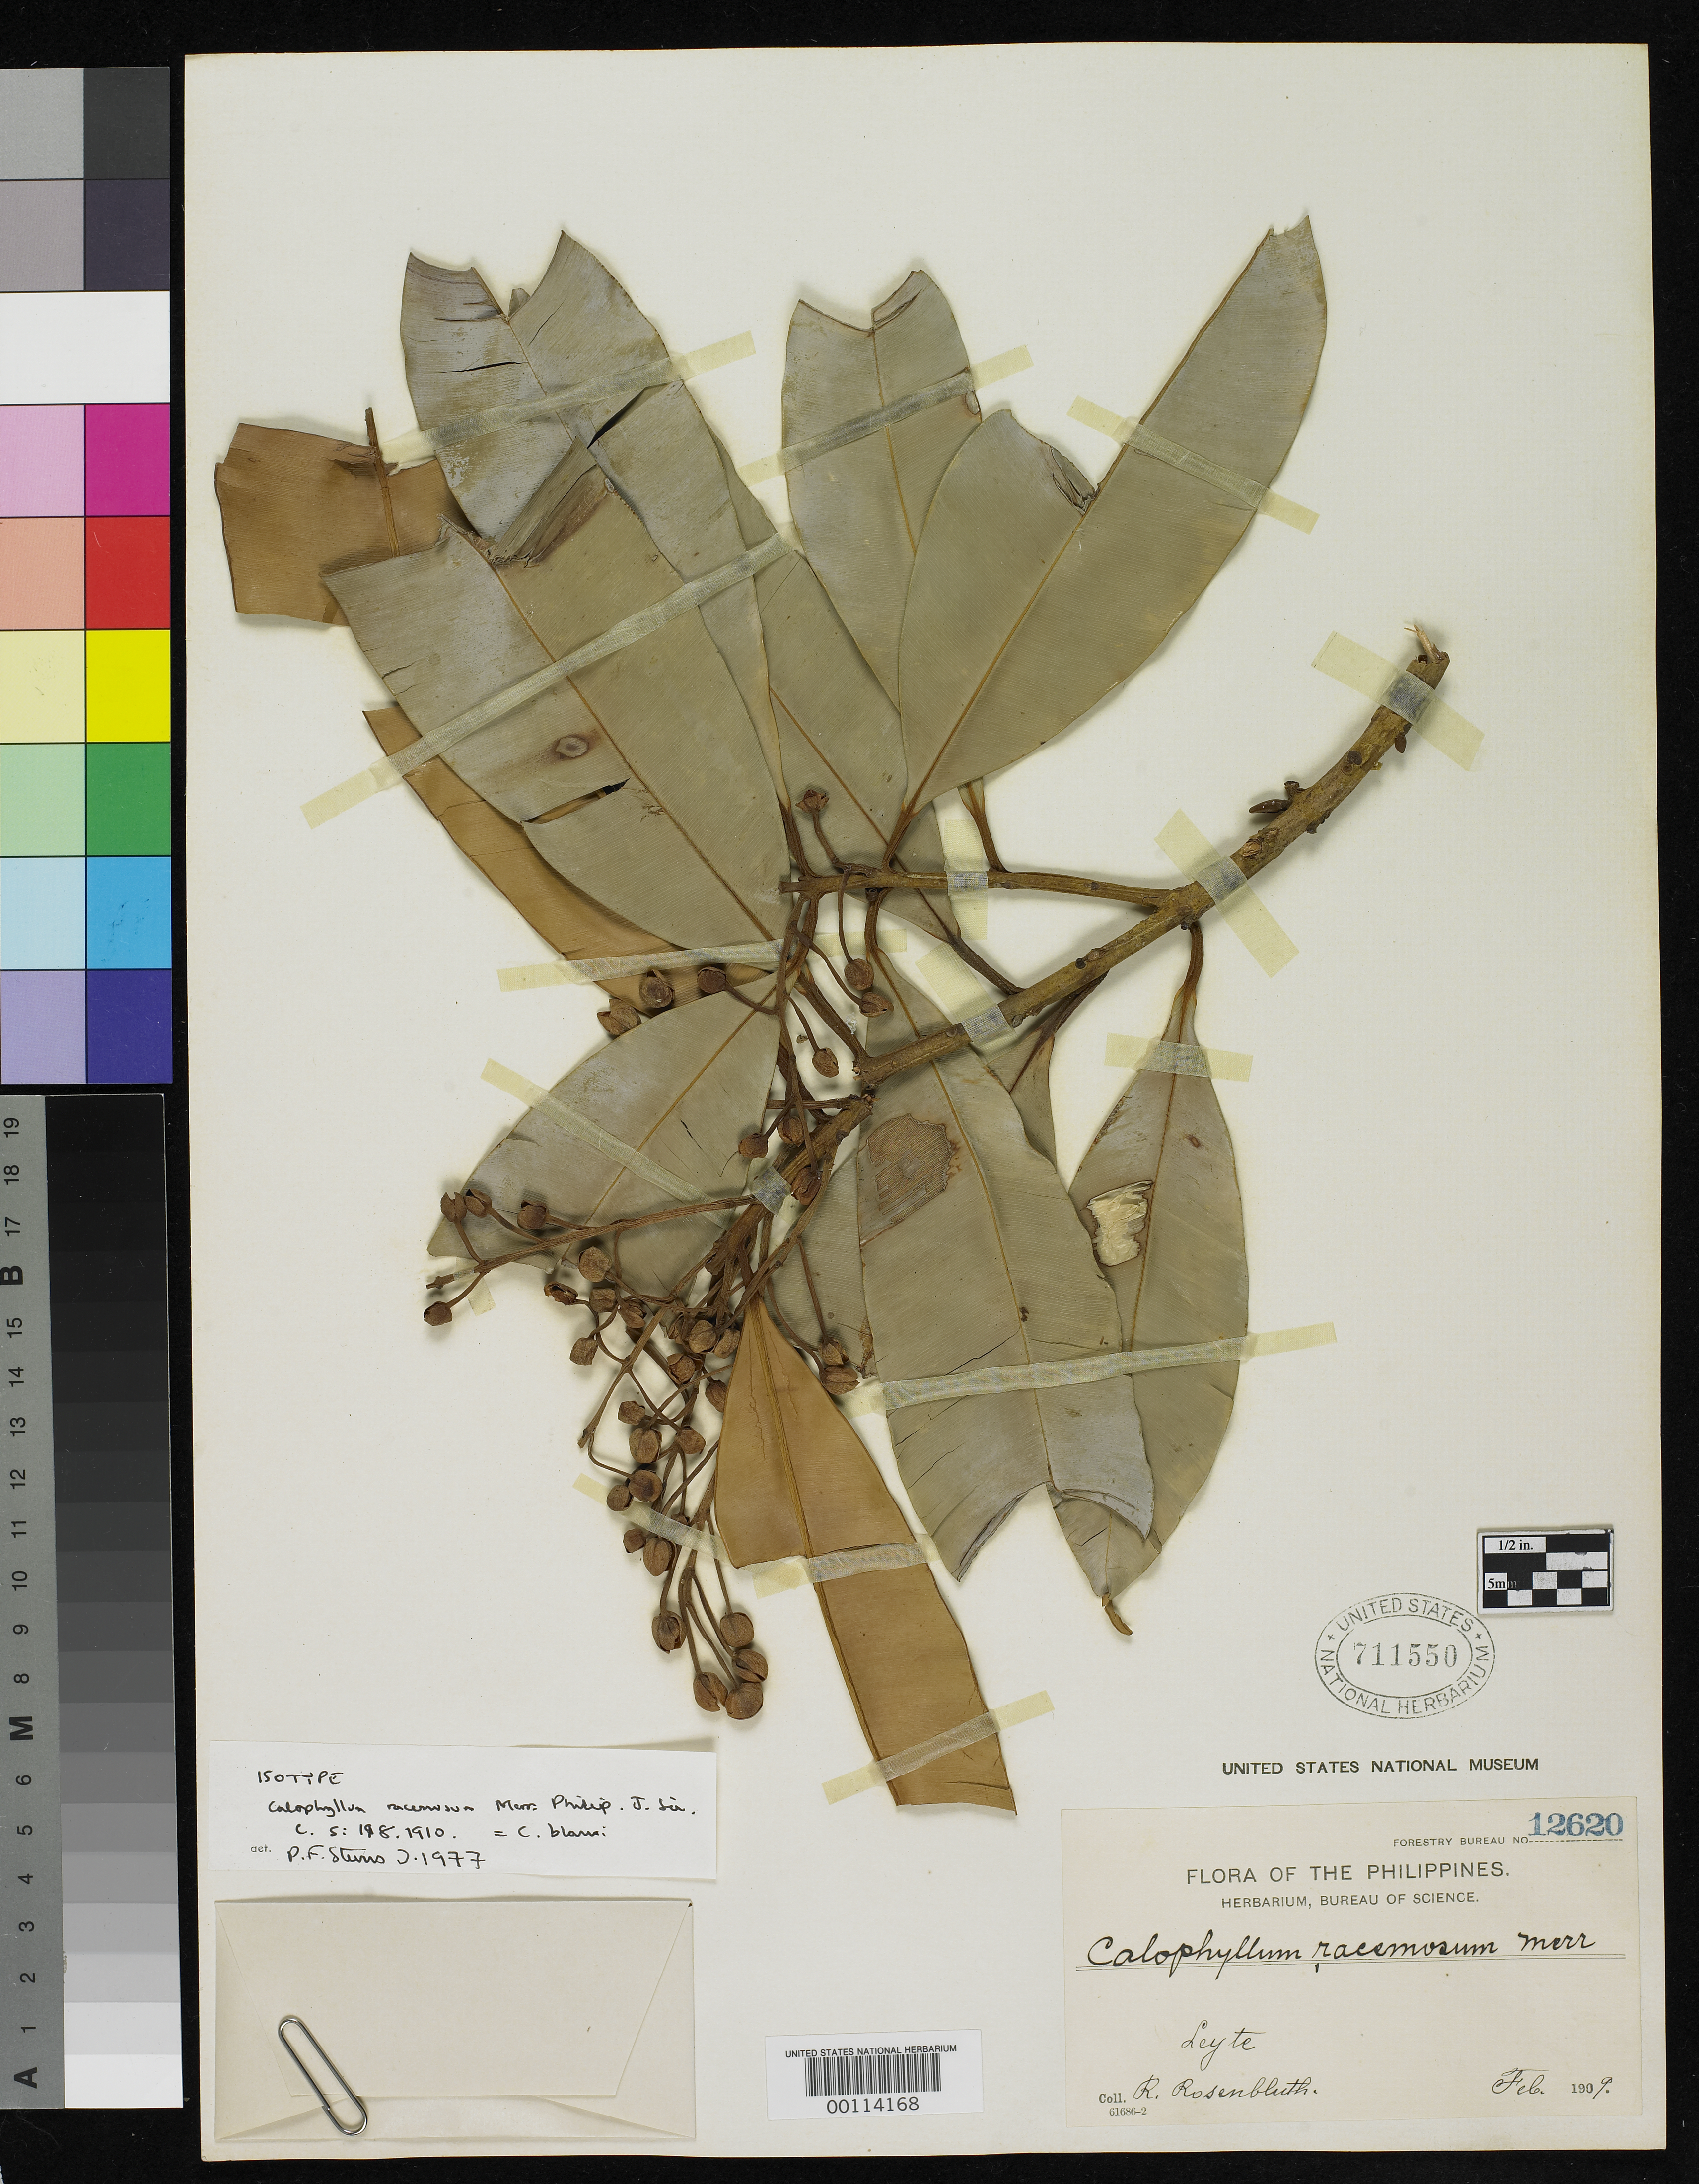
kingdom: Plantae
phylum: Tracheophyta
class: Magnoliopsida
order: Malpighiales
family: Calophyllaceae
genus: Calophyllum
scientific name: Calophyllum racemosum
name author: Merr.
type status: Isotype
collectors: R. Rosenbluth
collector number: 12620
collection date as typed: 26 Feb 1909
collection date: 1909-02-26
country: Philippines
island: Leyte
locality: Between Dolores & Ormoc.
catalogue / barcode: US 711550